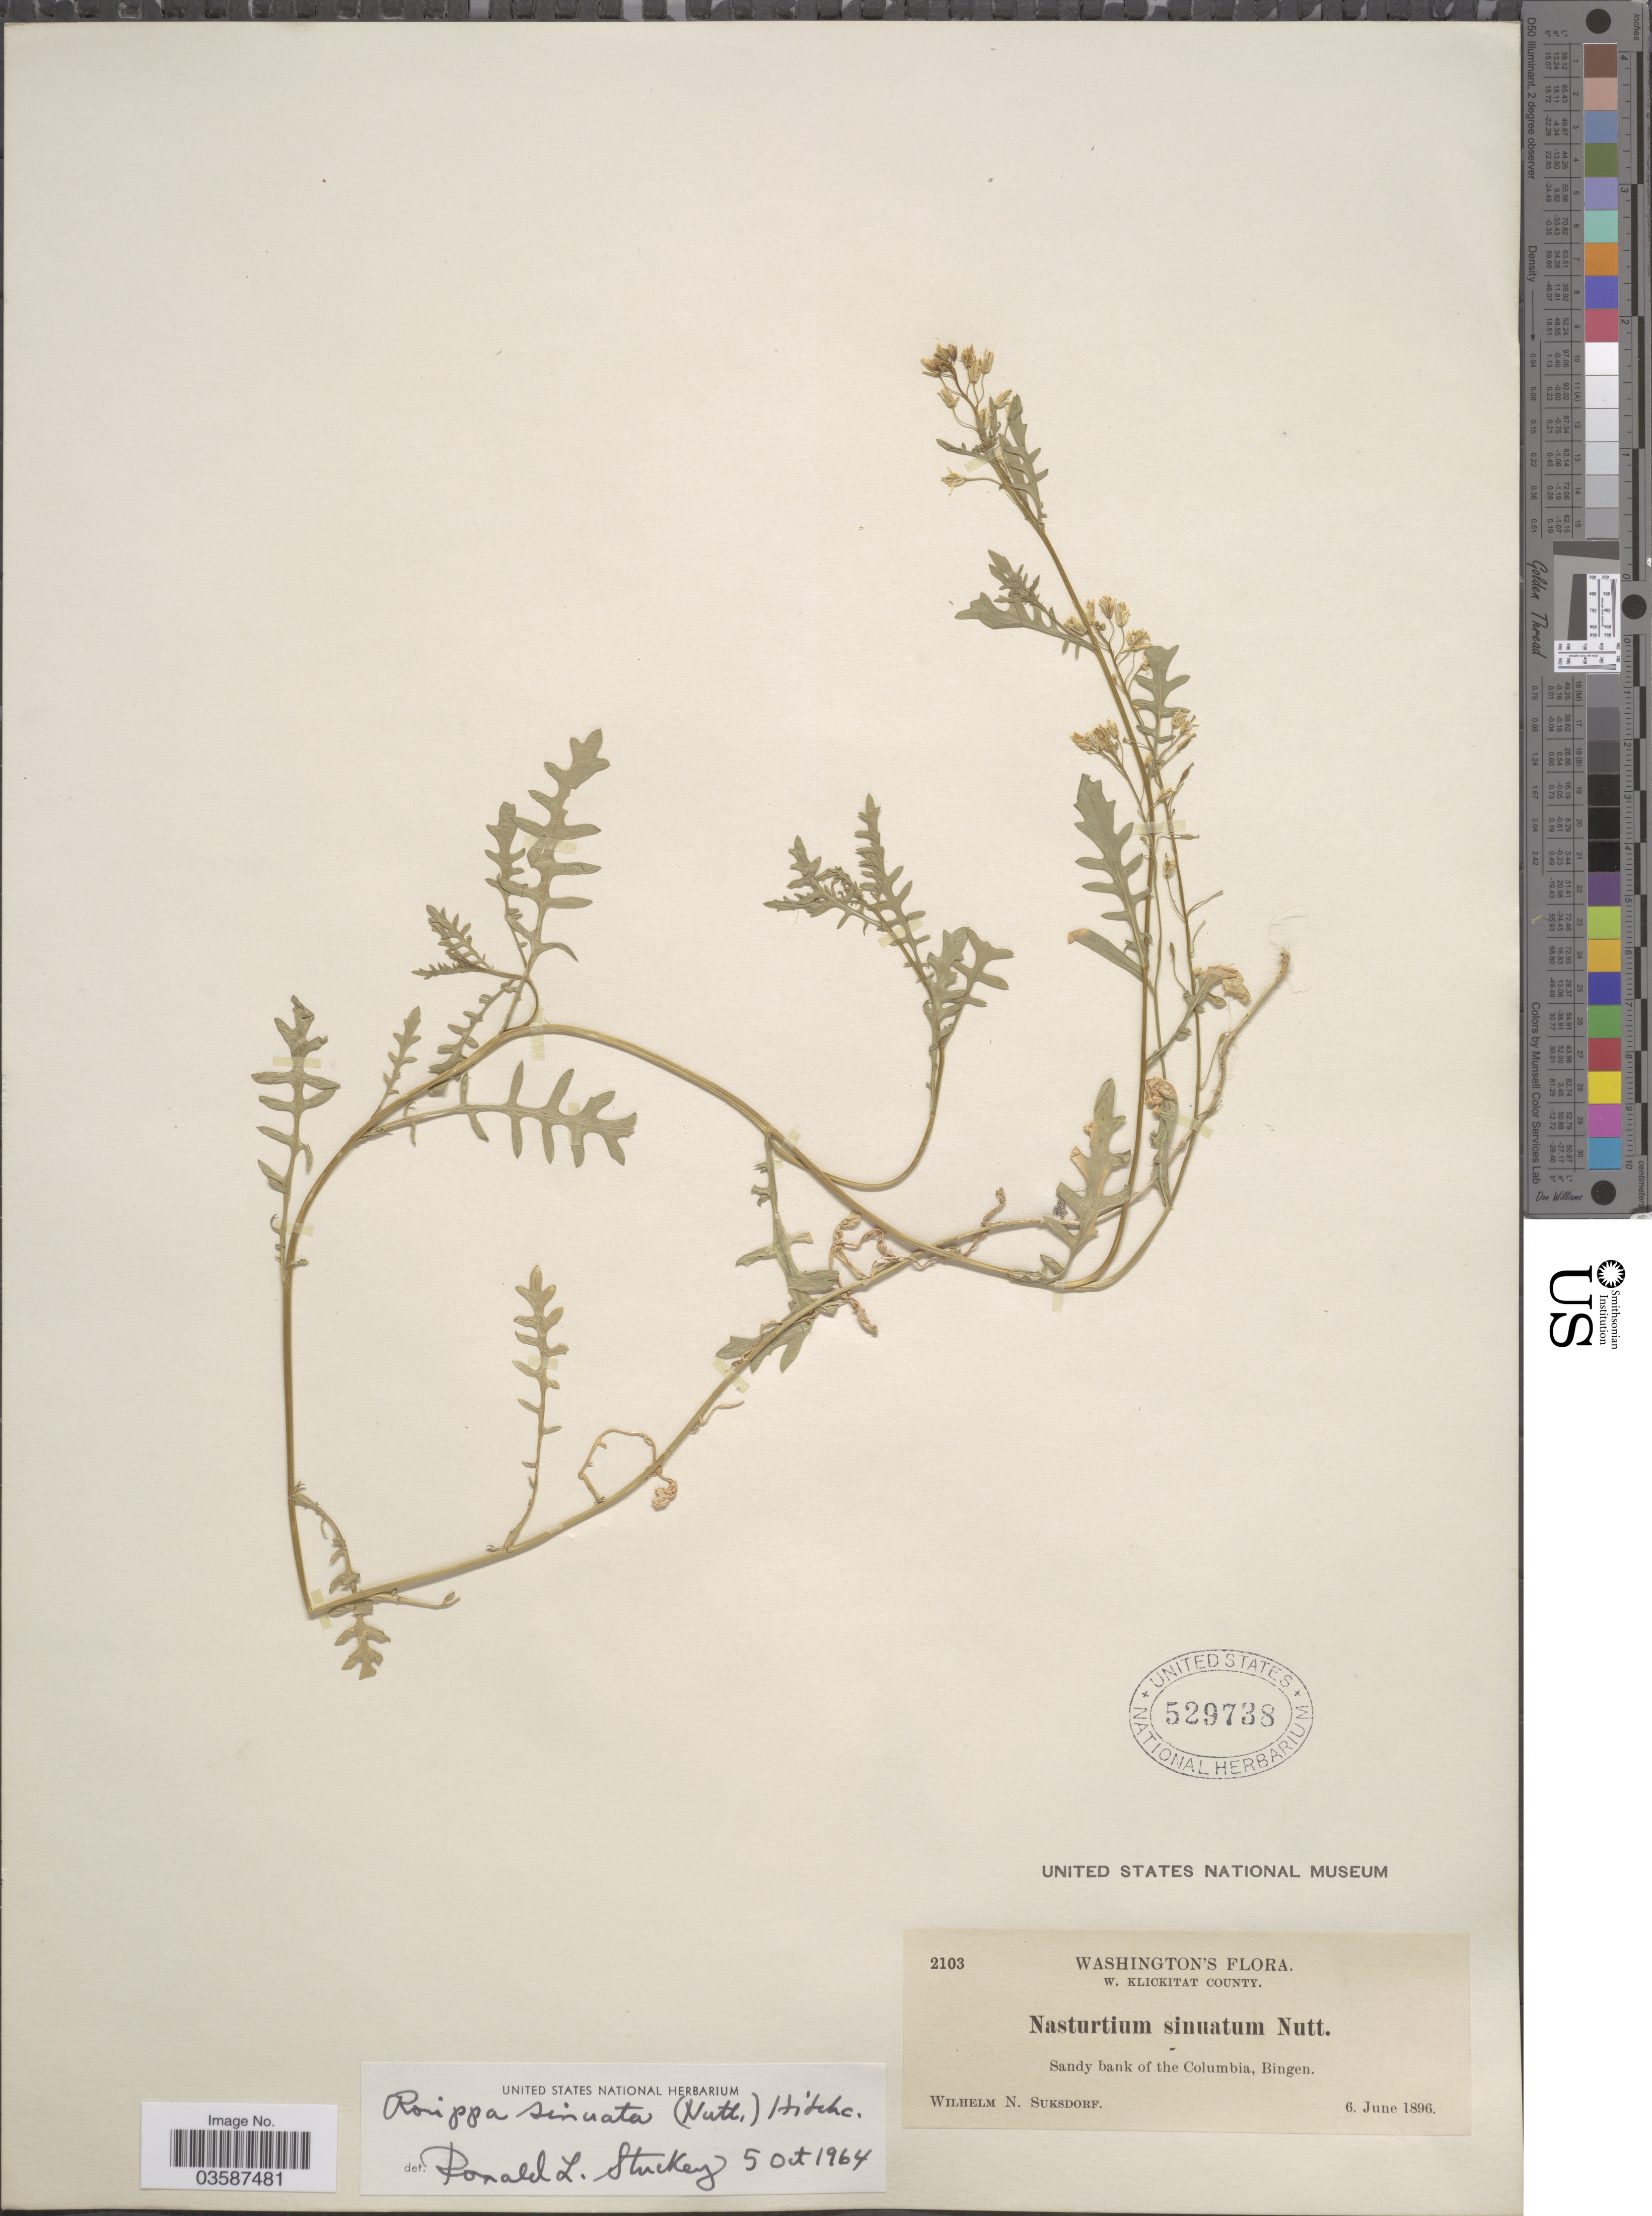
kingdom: Plantae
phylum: Tracheophyta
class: Magnoliopsida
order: Brassicales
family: Brassicaceae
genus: Rorippa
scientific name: Rorippa sinuata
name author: (Nutt.) Hitchc.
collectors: W. N. Suksdorf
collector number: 2103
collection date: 1896-06-06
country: United States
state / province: Washington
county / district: Klickitat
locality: W. Klickitat County. Sandy bank of the Columbia, Bingen.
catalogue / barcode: US 529738